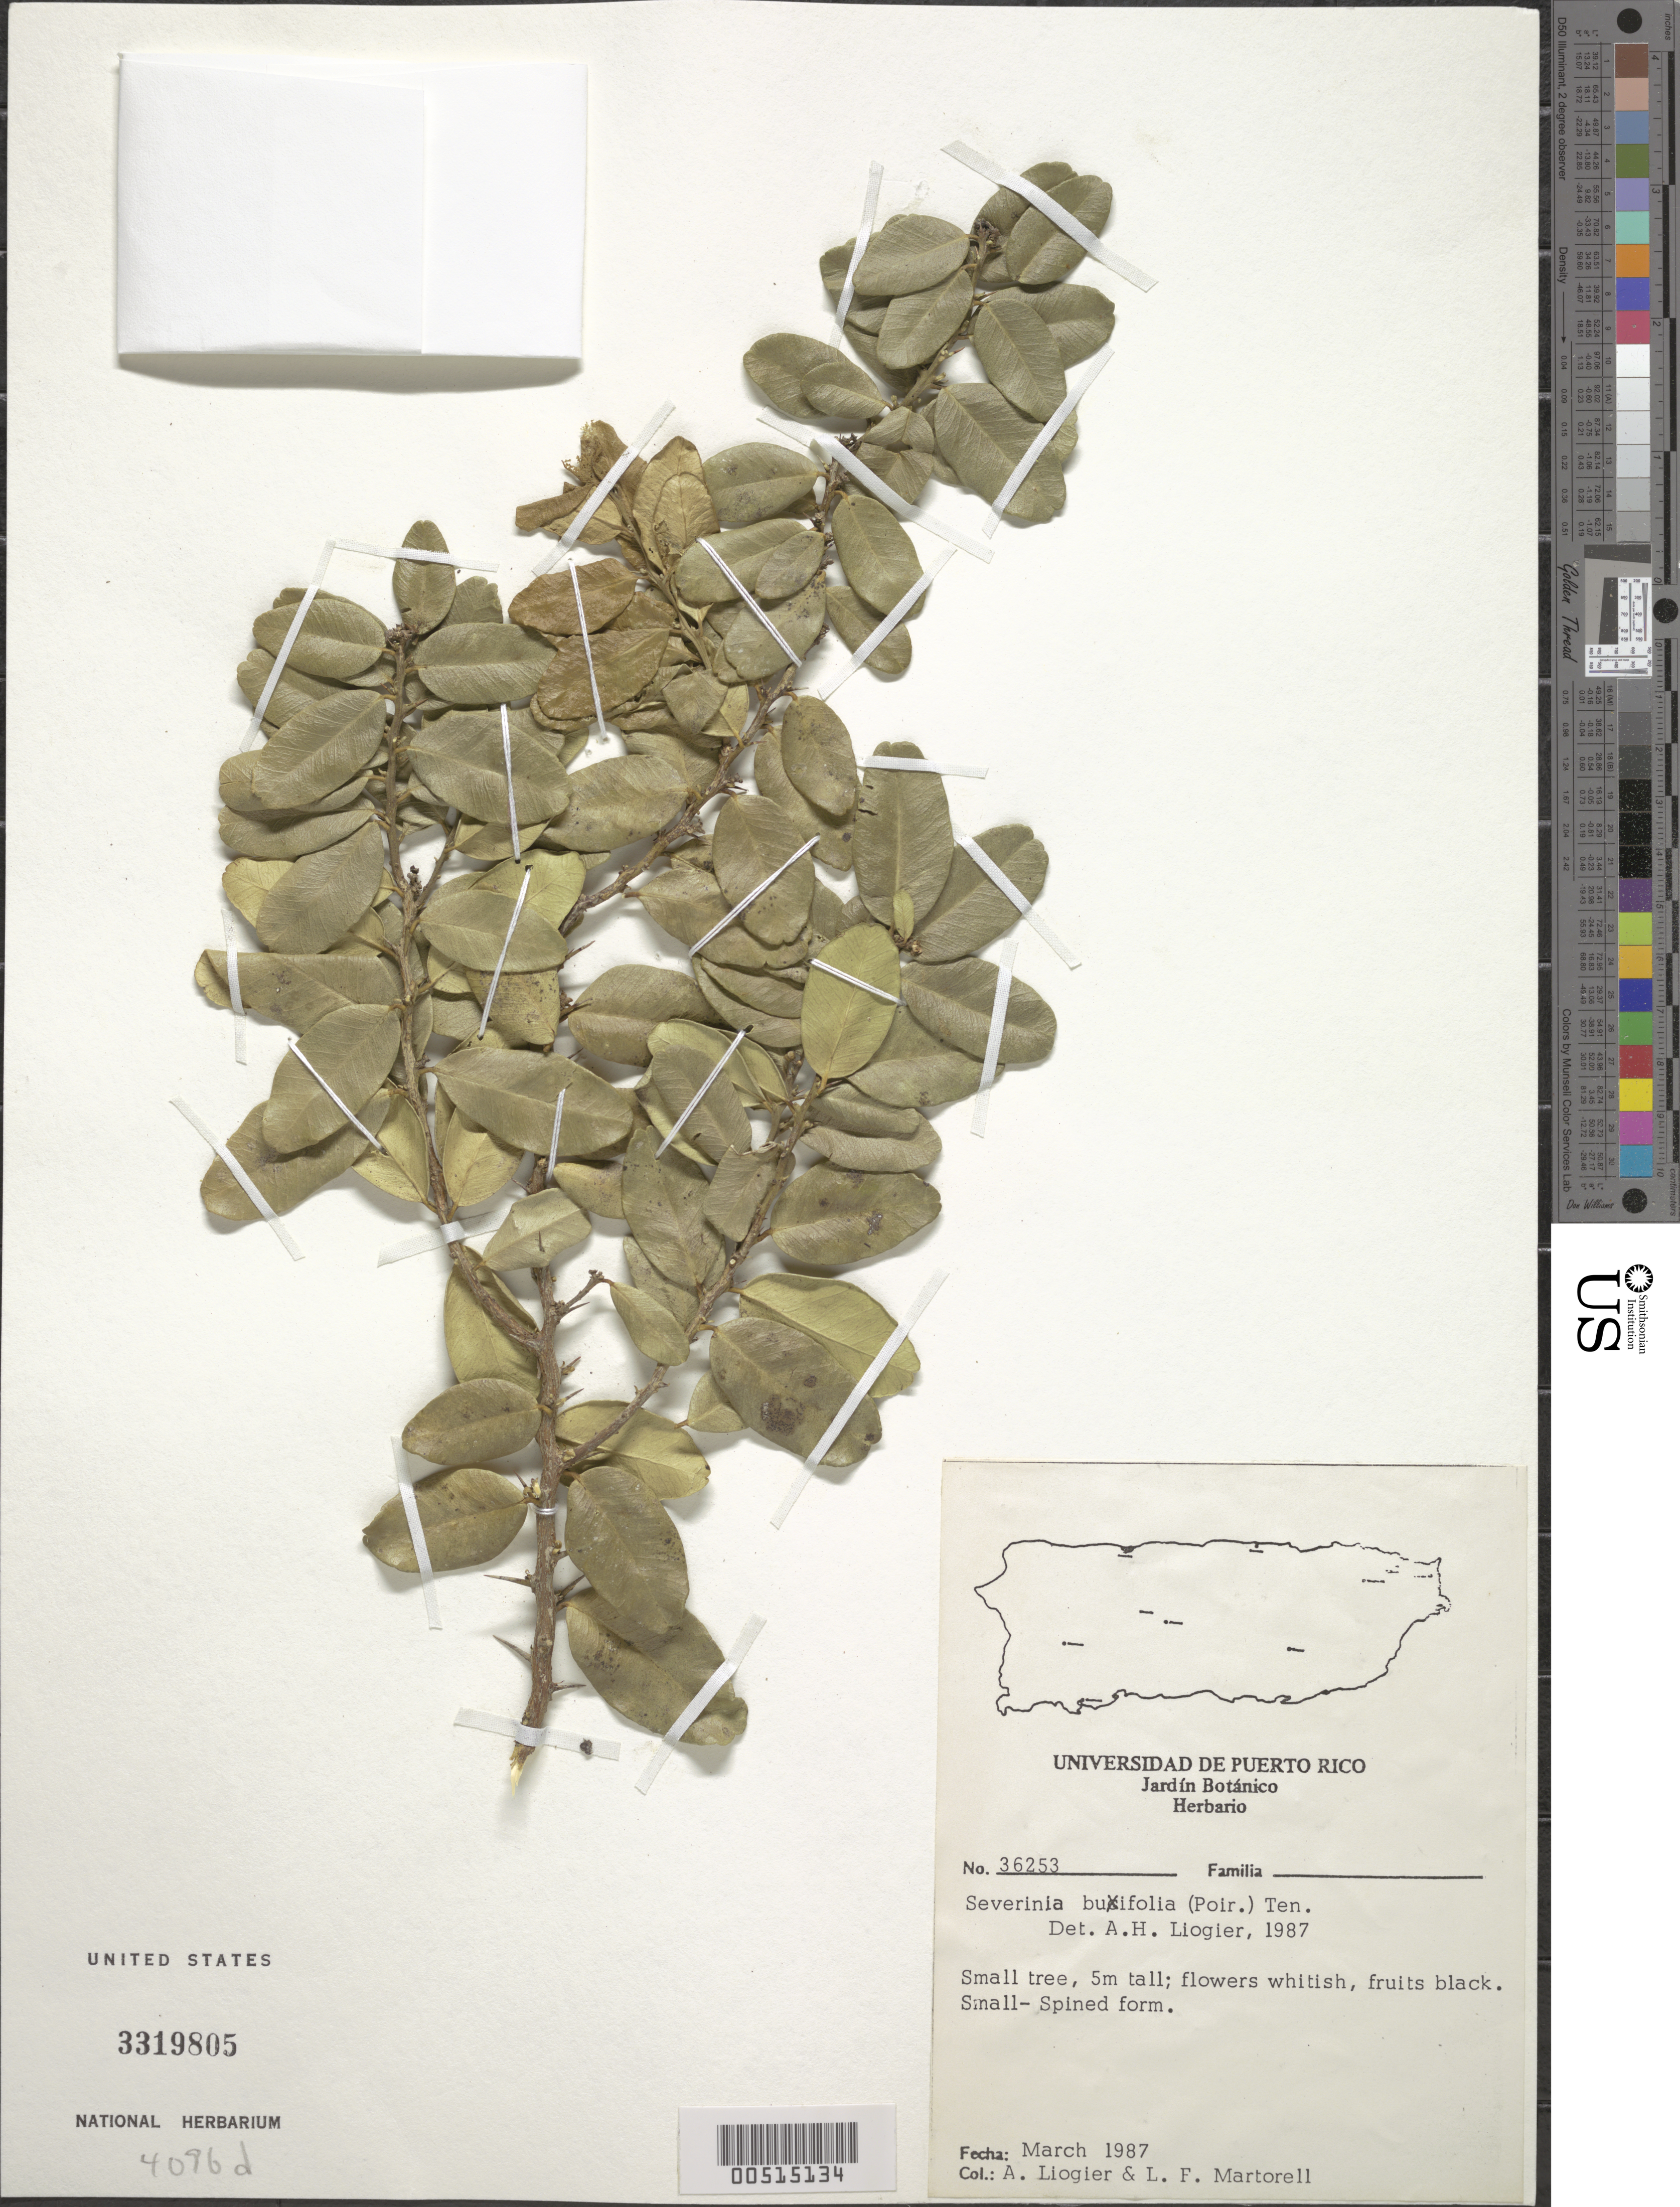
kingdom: Plantae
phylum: Tracheophyta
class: Magnoliopsida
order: Sapindales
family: Rutaceae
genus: Atalantia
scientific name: Atalantia buxifolia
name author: (Poir.) Oliv.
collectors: A. H. Liogier & L. Martorell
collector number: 36253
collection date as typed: Mar 1987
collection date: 1987-03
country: Puerto Rico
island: Greater Antilles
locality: Santurce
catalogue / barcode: US 3319805